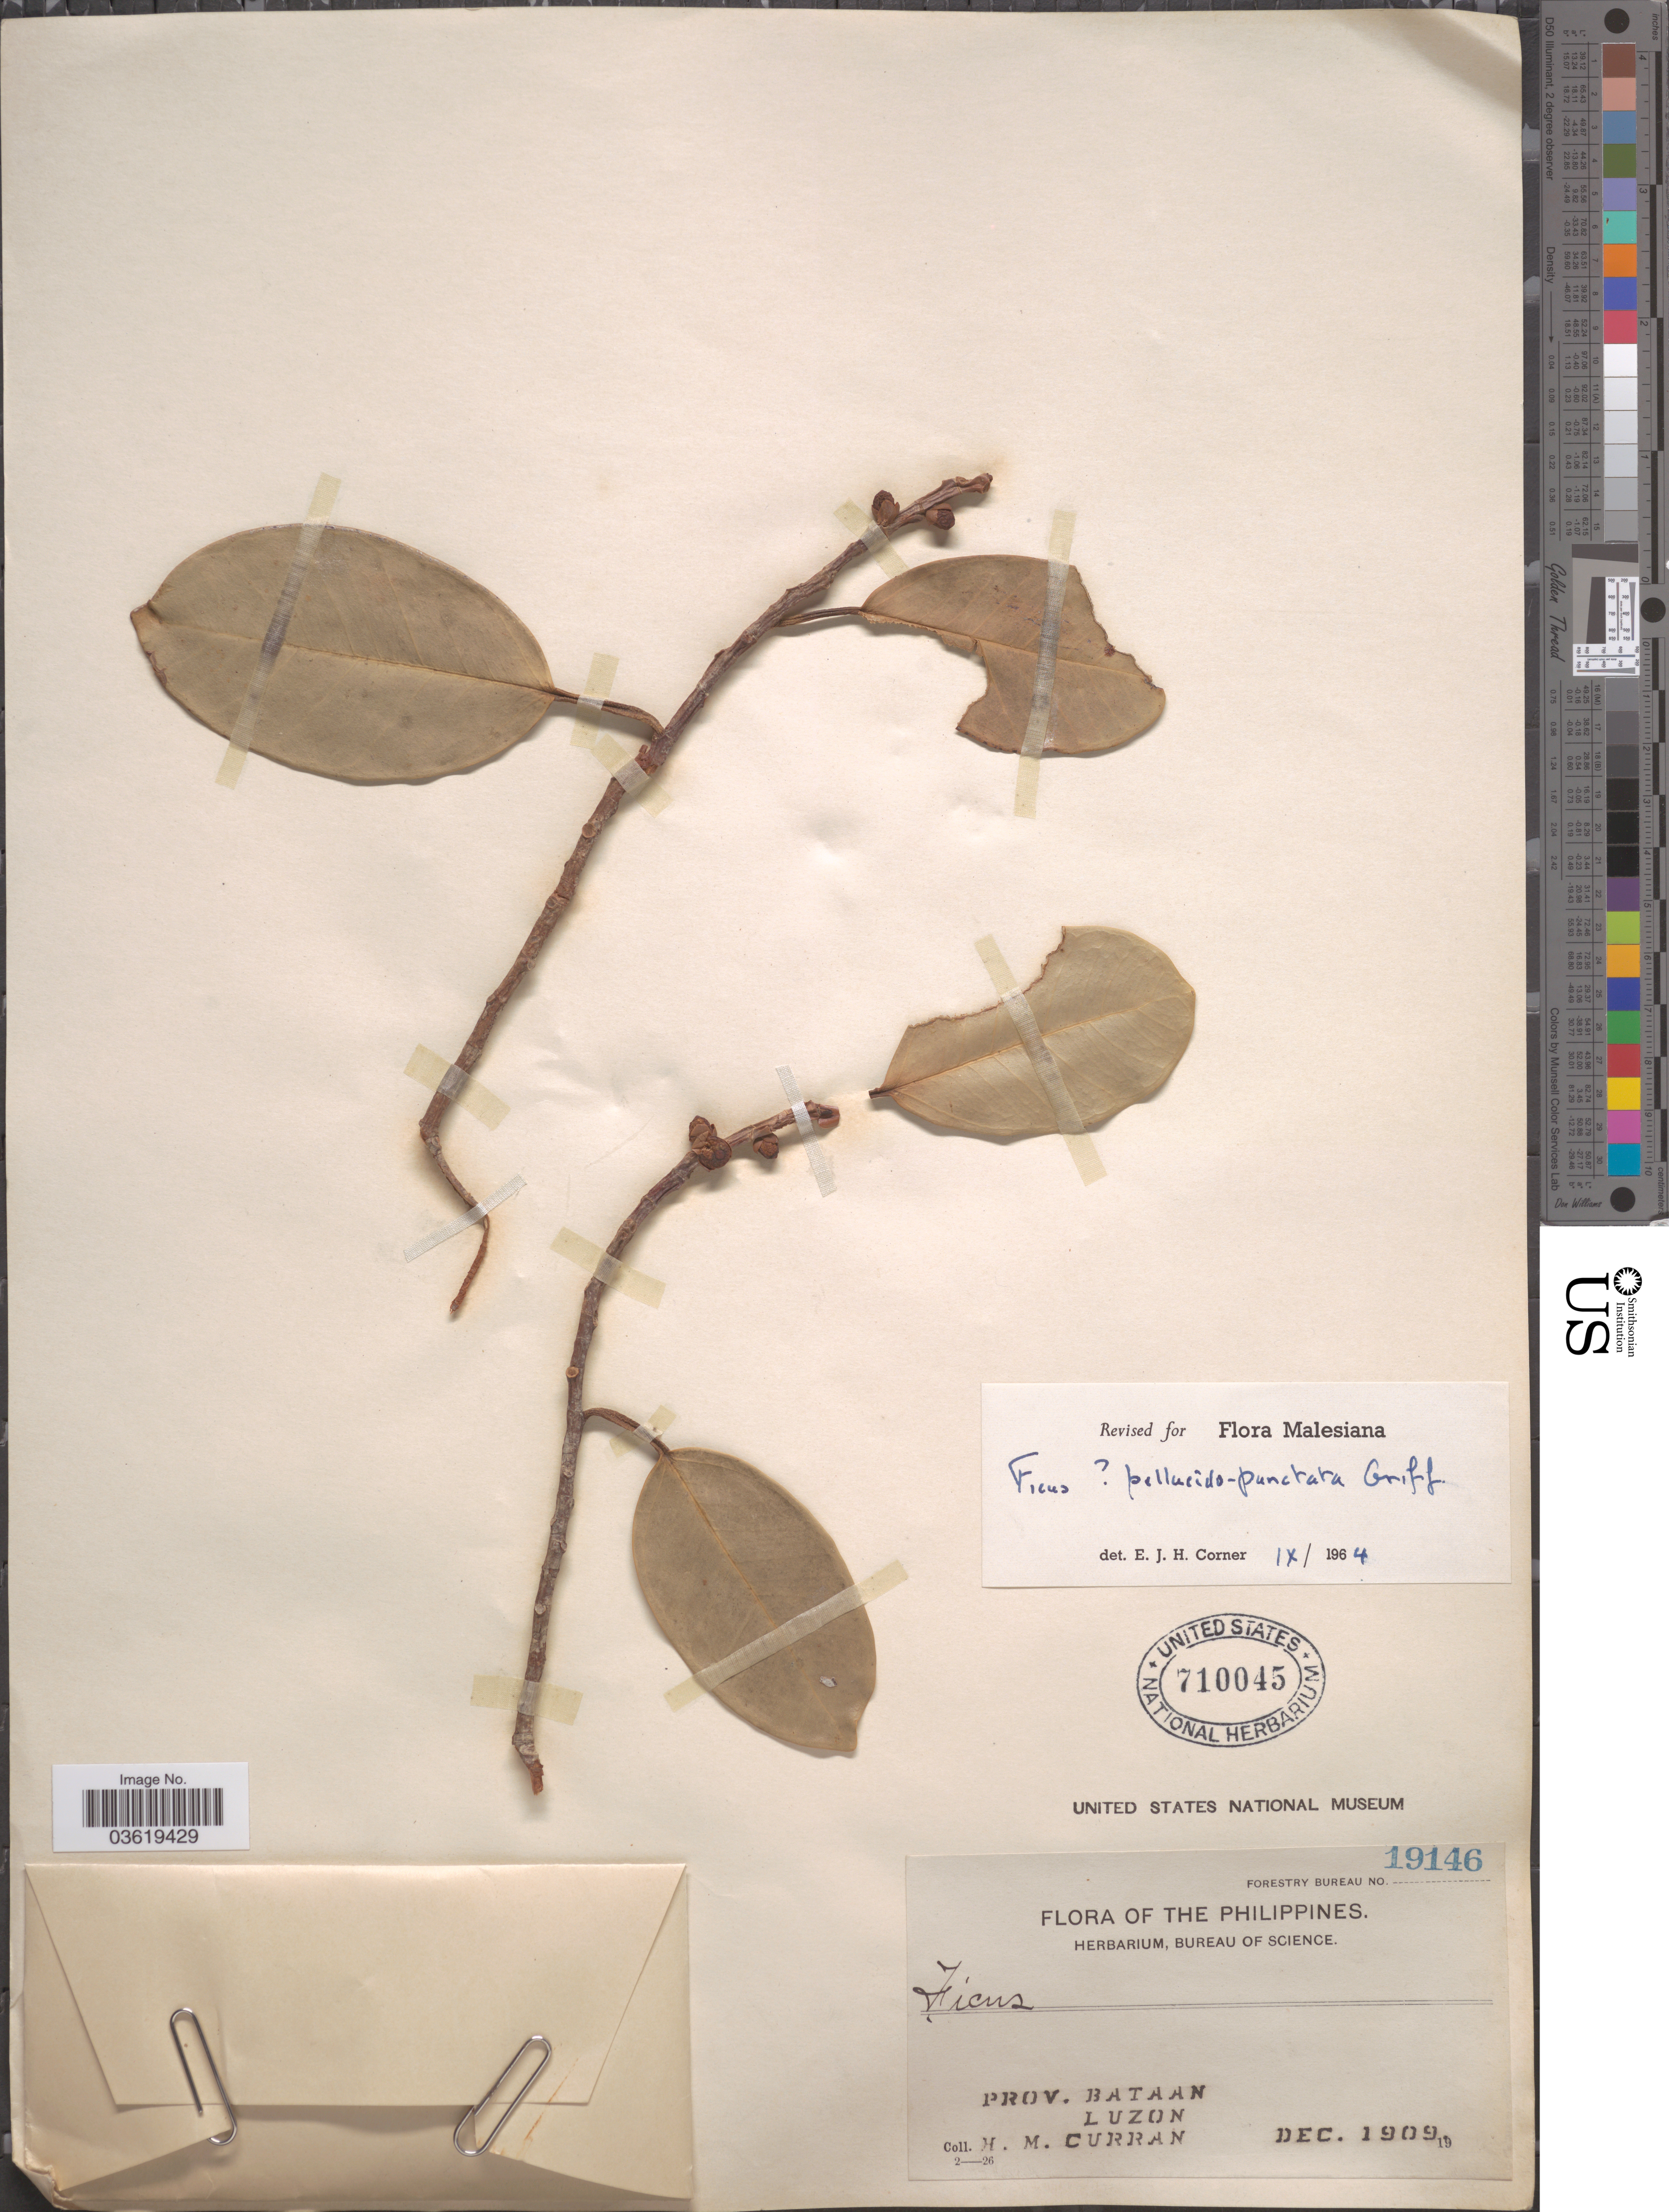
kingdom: Plantae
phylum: Tracheophyta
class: Magnoliopsida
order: Rosales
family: Moraceae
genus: Ficus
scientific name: Ficus pellucido-punctata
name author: Griff.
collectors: H. M. Curran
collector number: Forestry Bureau 19146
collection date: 1909-12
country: Philippines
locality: Prov. Bataan. Luzon.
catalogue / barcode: US 710045